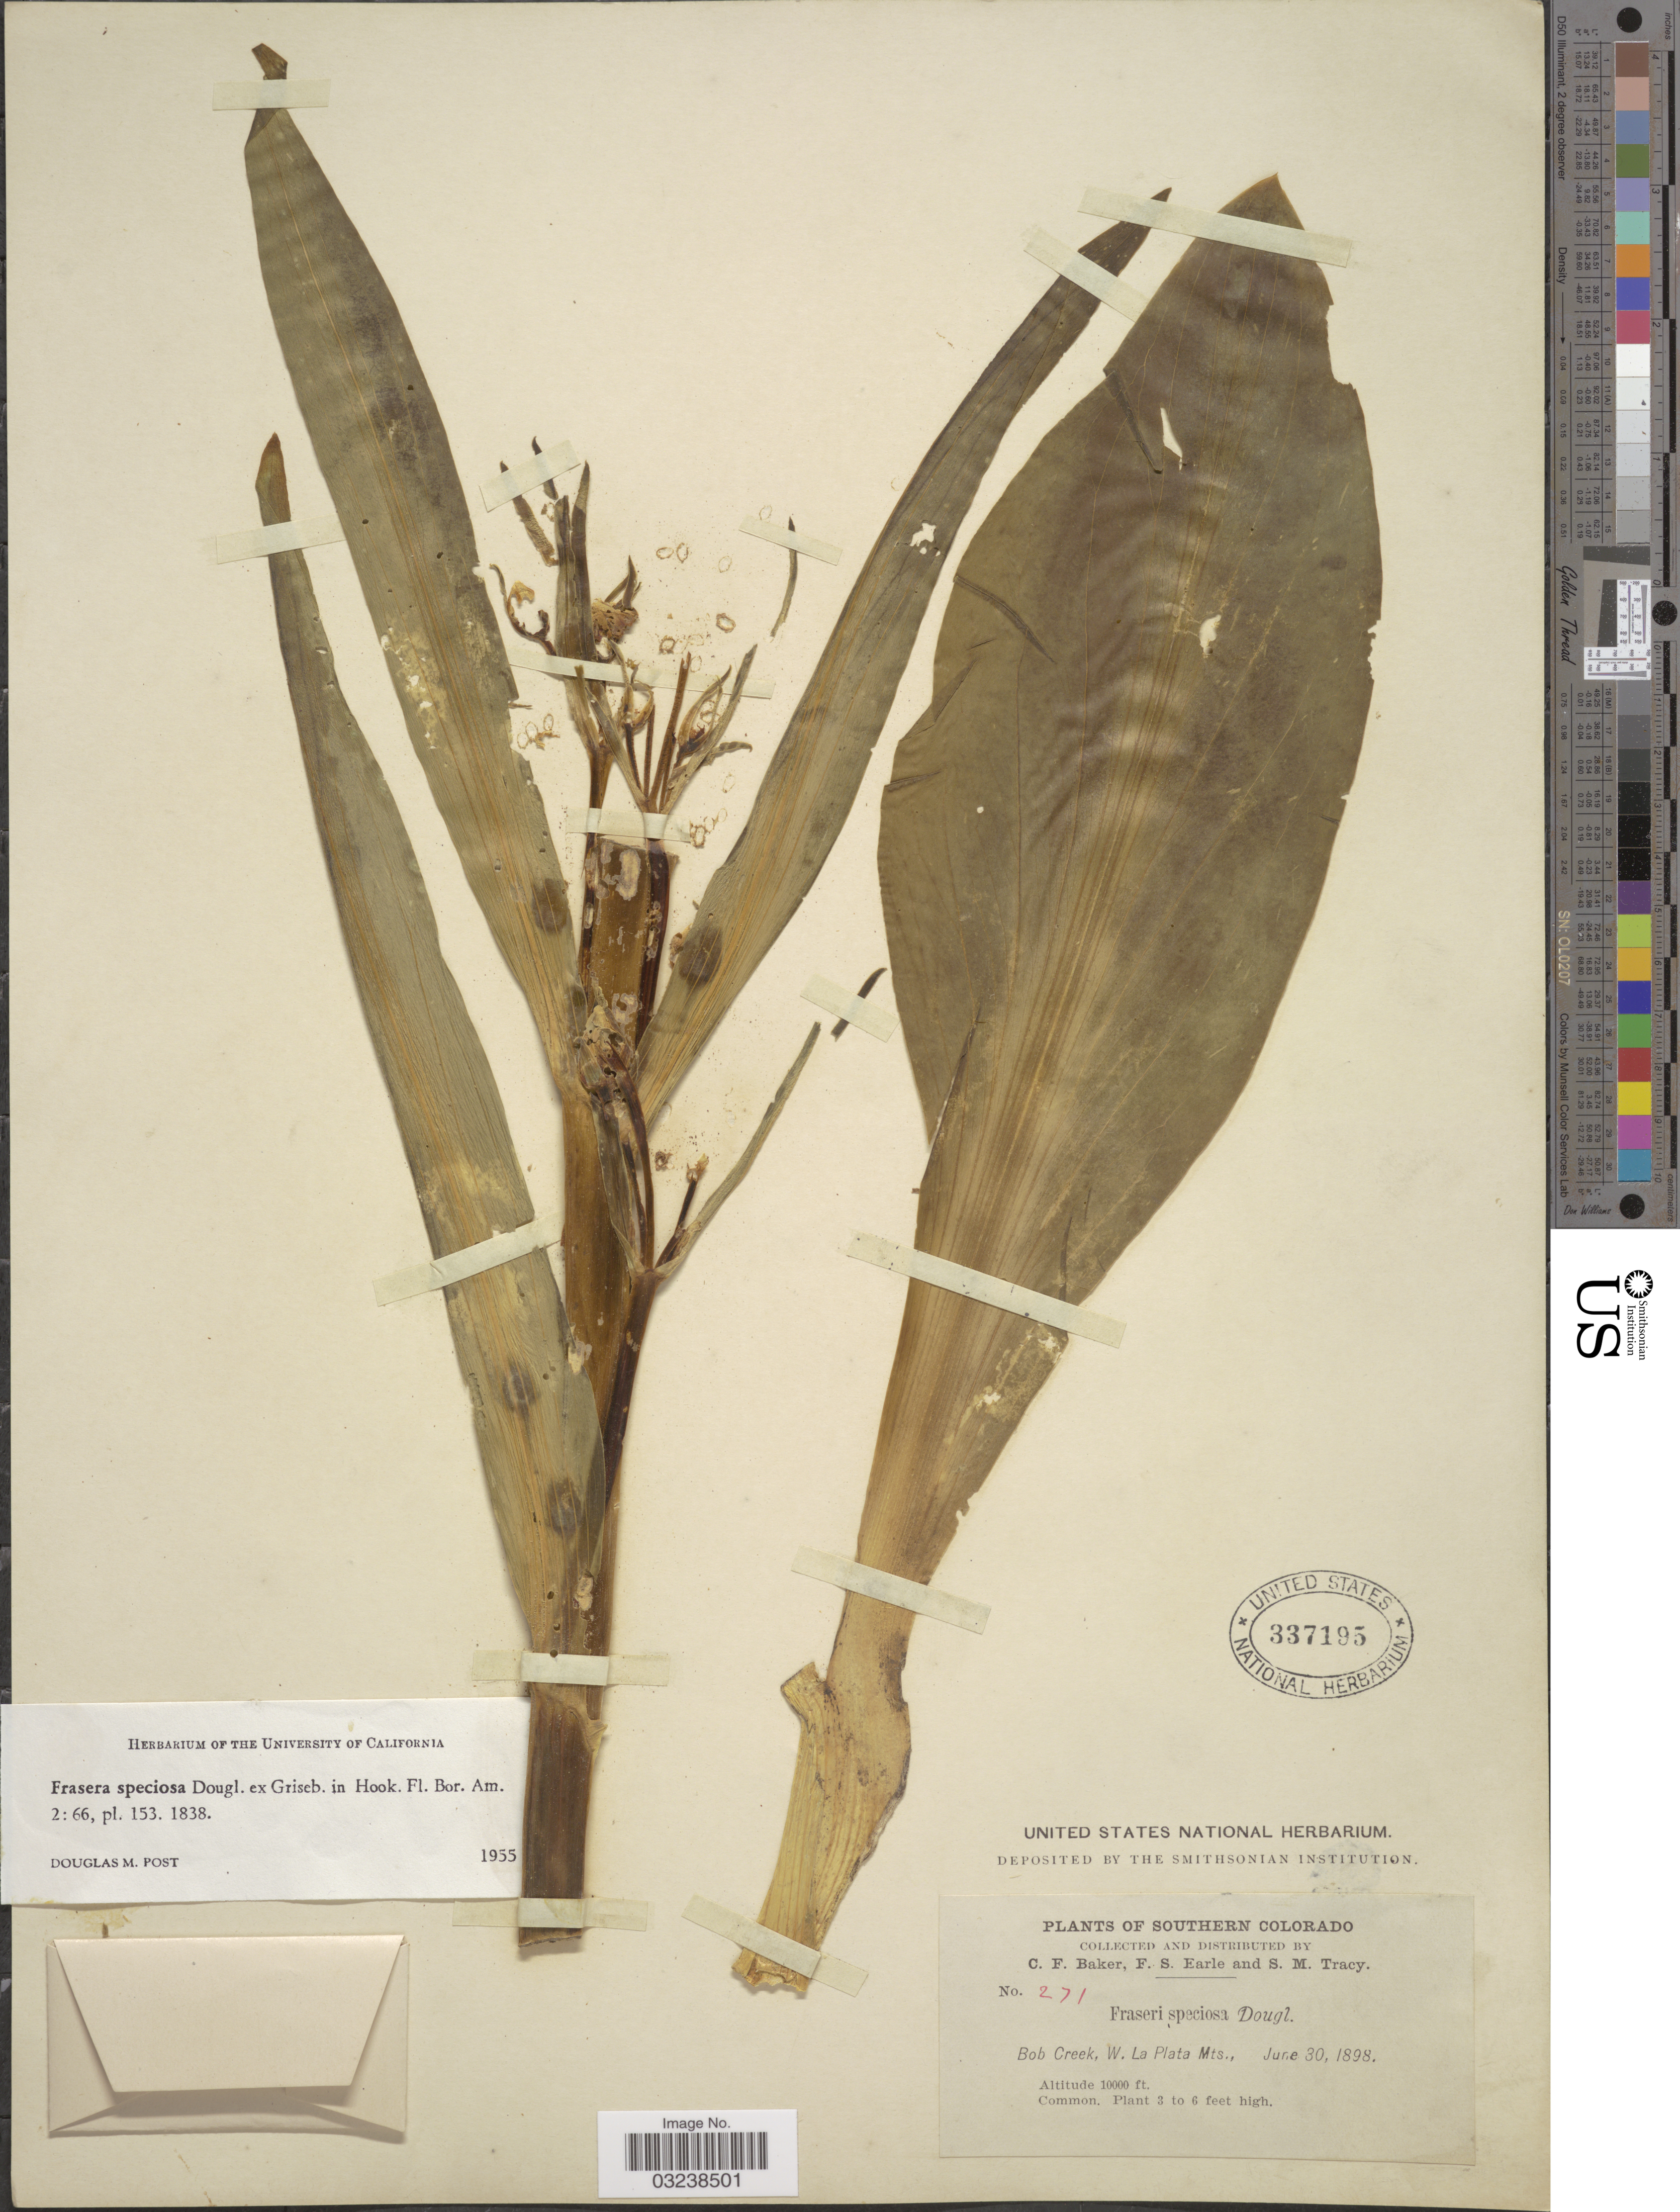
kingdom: Plantae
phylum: Tracheophyta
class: Magnoliopsida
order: Gentianales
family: Gentianaceae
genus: Swertia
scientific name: Swertia radiata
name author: (Kellogg) Kuntze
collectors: C. F. Baker, F. S. Earle & S. M. Tracy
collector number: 271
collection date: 1898-06-30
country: United States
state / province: Colorado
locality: Southern Colorado. Bob Creek, W. La Plata Mts.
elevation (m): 3048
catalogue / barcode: US 337195